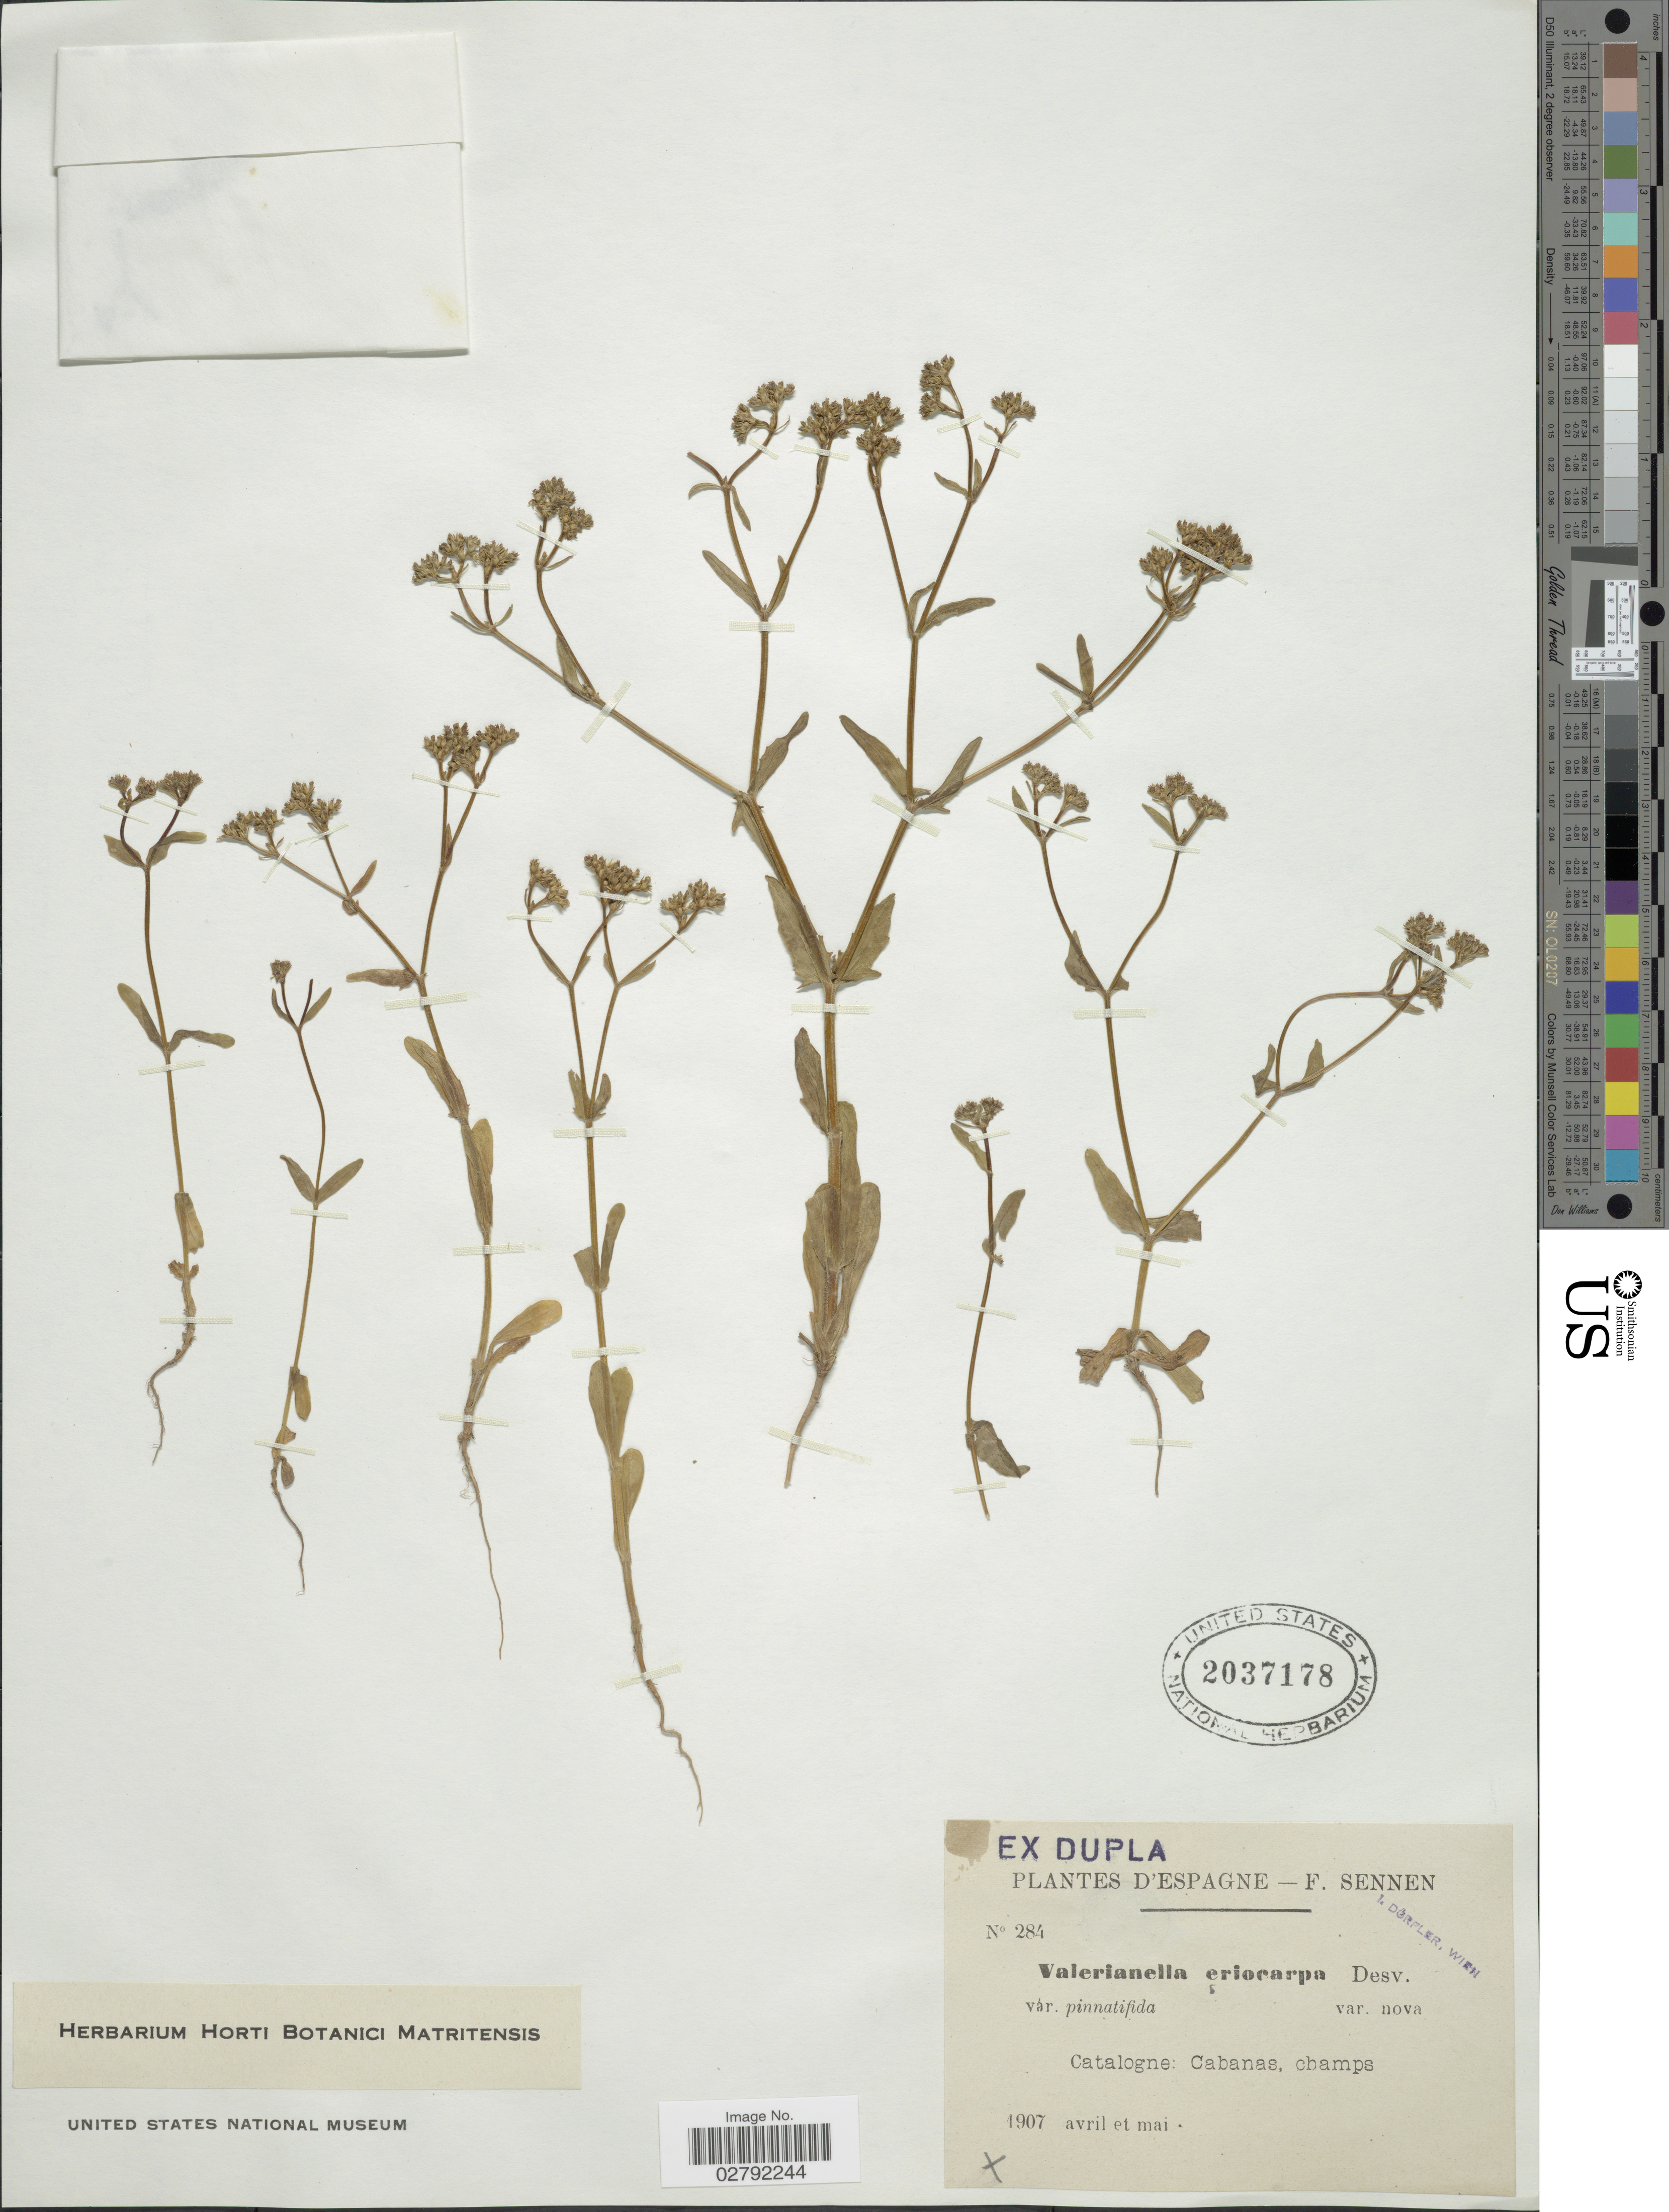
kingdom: Plantae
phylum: Tracheophyta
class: Magnoliopsida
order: Dipsacales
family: Caprifoliaceae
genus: Valerianella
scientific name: Valerianella eriocarpa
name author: Desv.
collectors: E. Sennen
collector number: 284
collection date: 1907-04/1907-05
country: Spain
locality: Catalogne: Cabanas, champs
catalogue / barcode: US 2037178